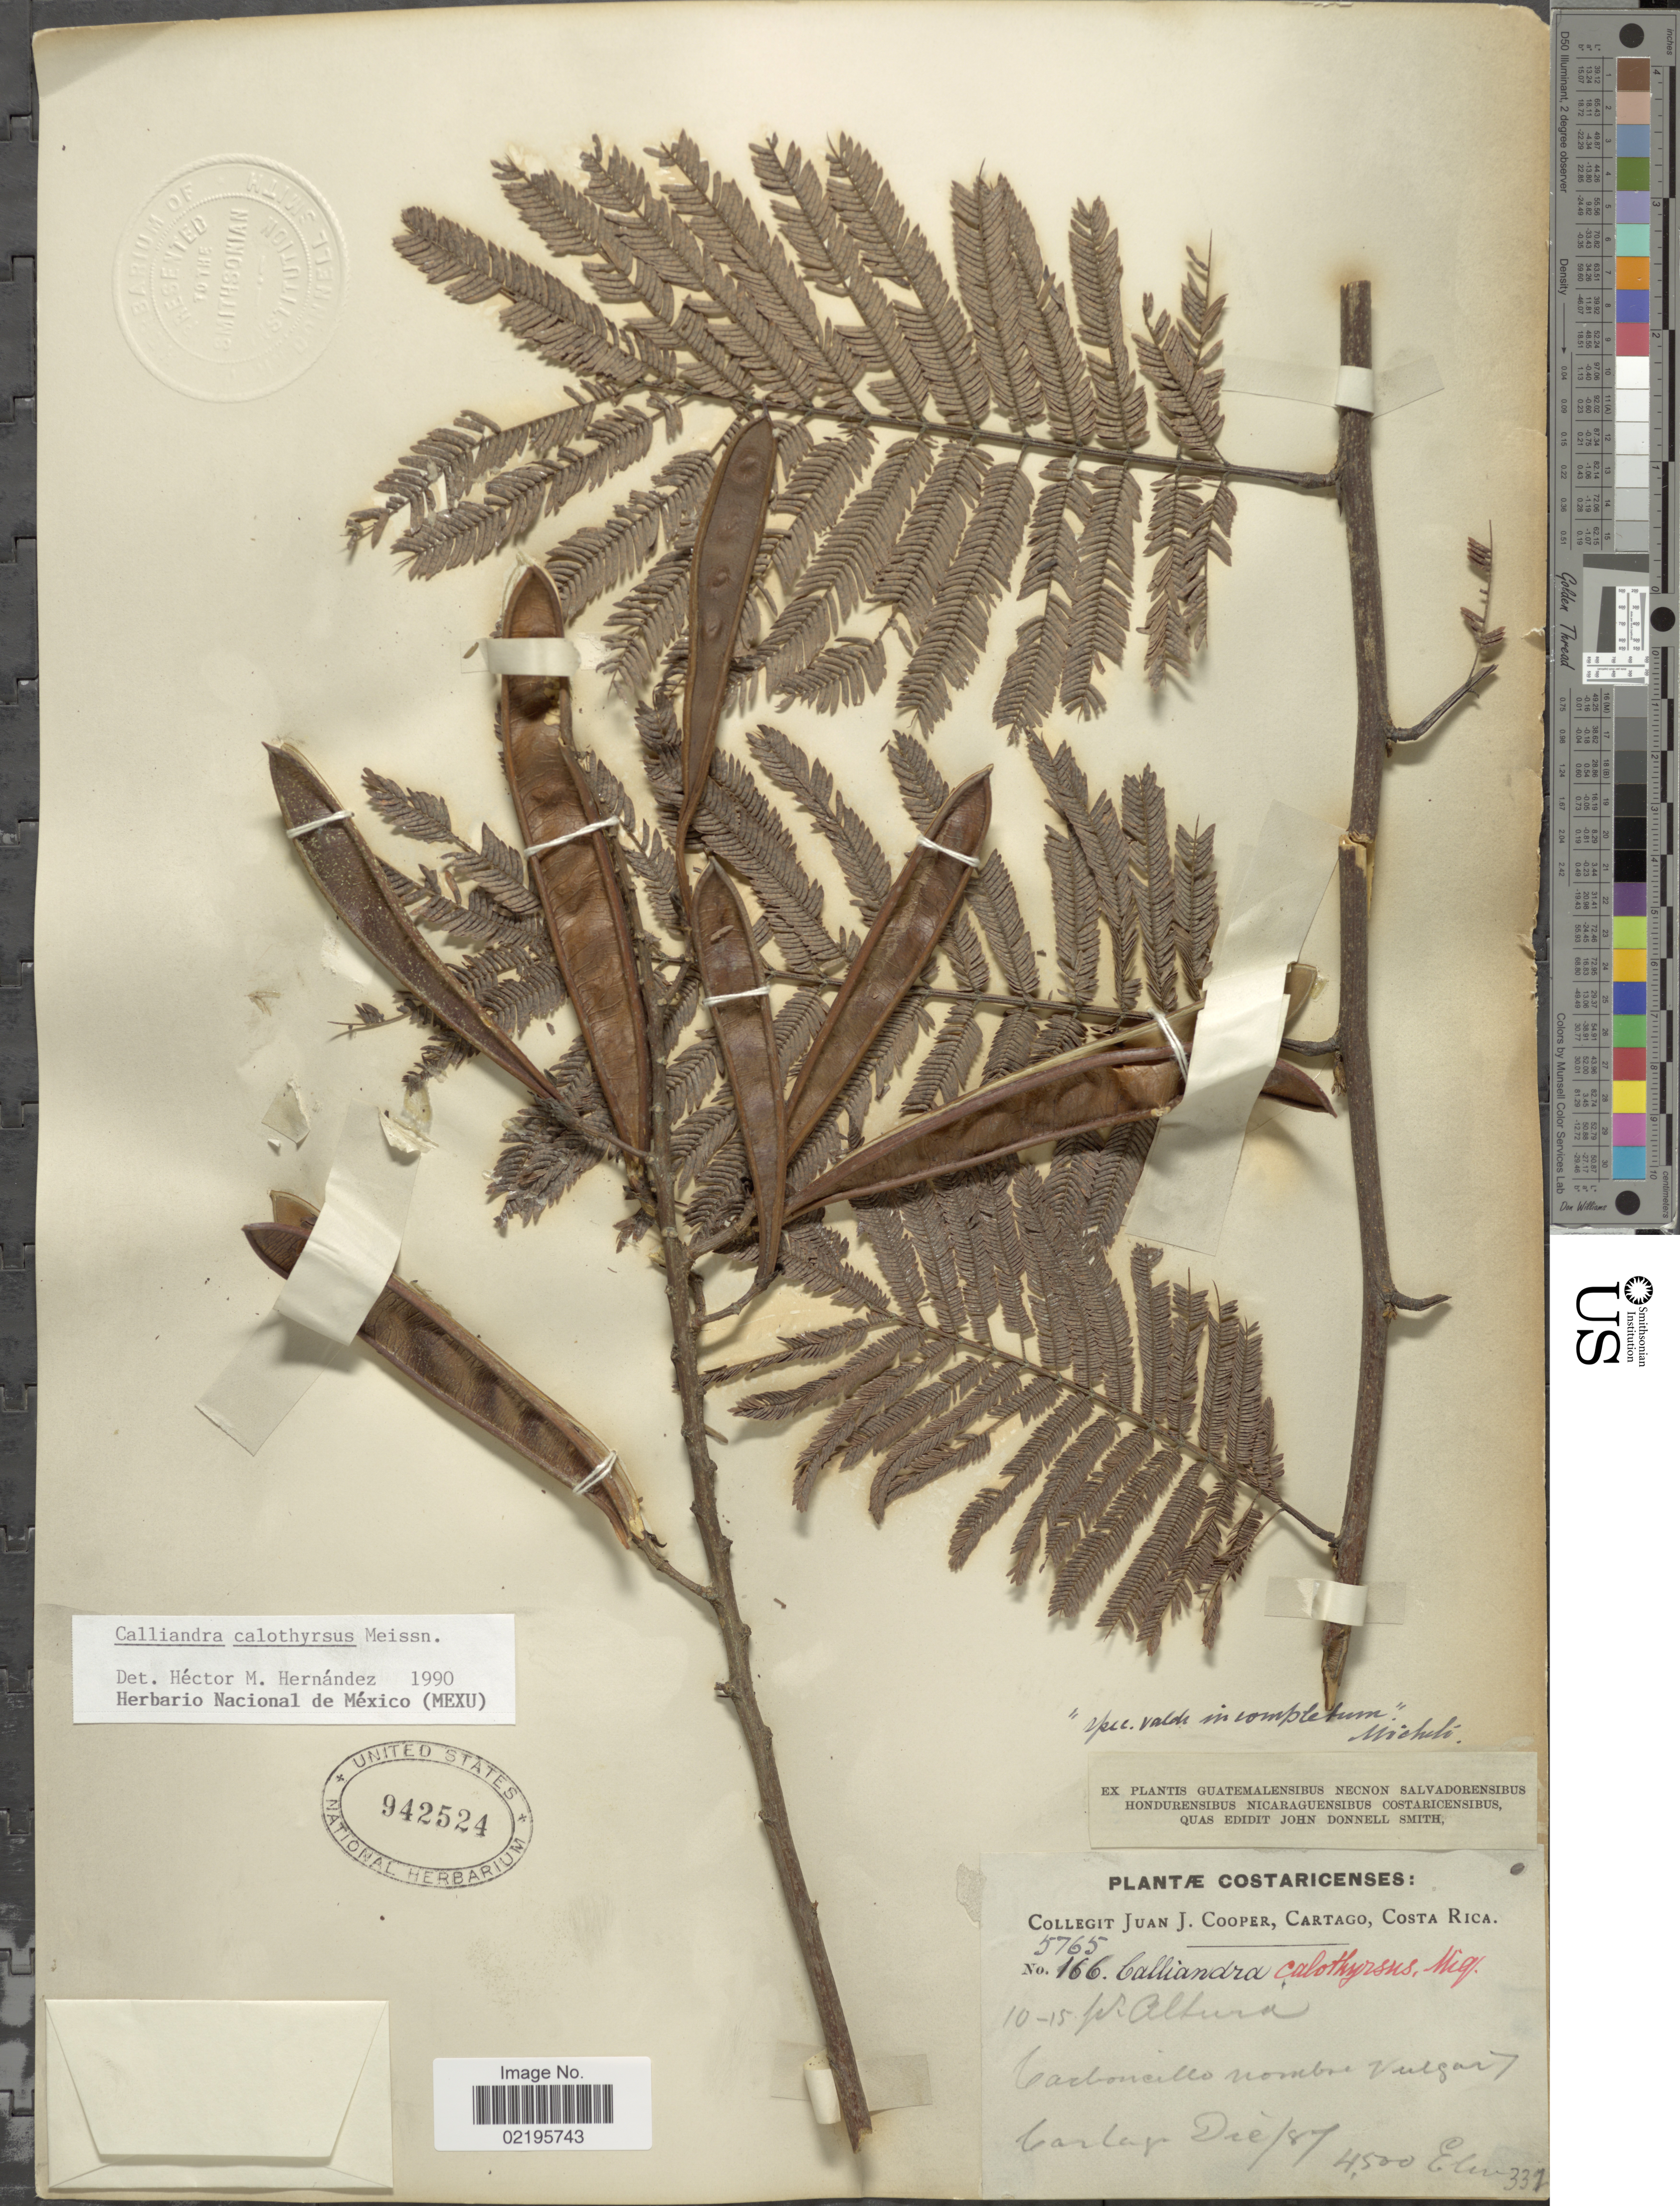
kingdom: Plantae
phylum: Tracheophyta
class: Magnoliopsida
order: Fabales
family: Fabaceae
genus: Calliandra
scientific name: Calliandra calothyrsus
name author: Meisn.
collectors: J. J. Cooper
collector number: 5765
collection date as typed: Transcribed d/m/y: /12/87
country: Costa Rica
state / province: Cartago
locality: Cartago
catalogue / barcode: US 942524